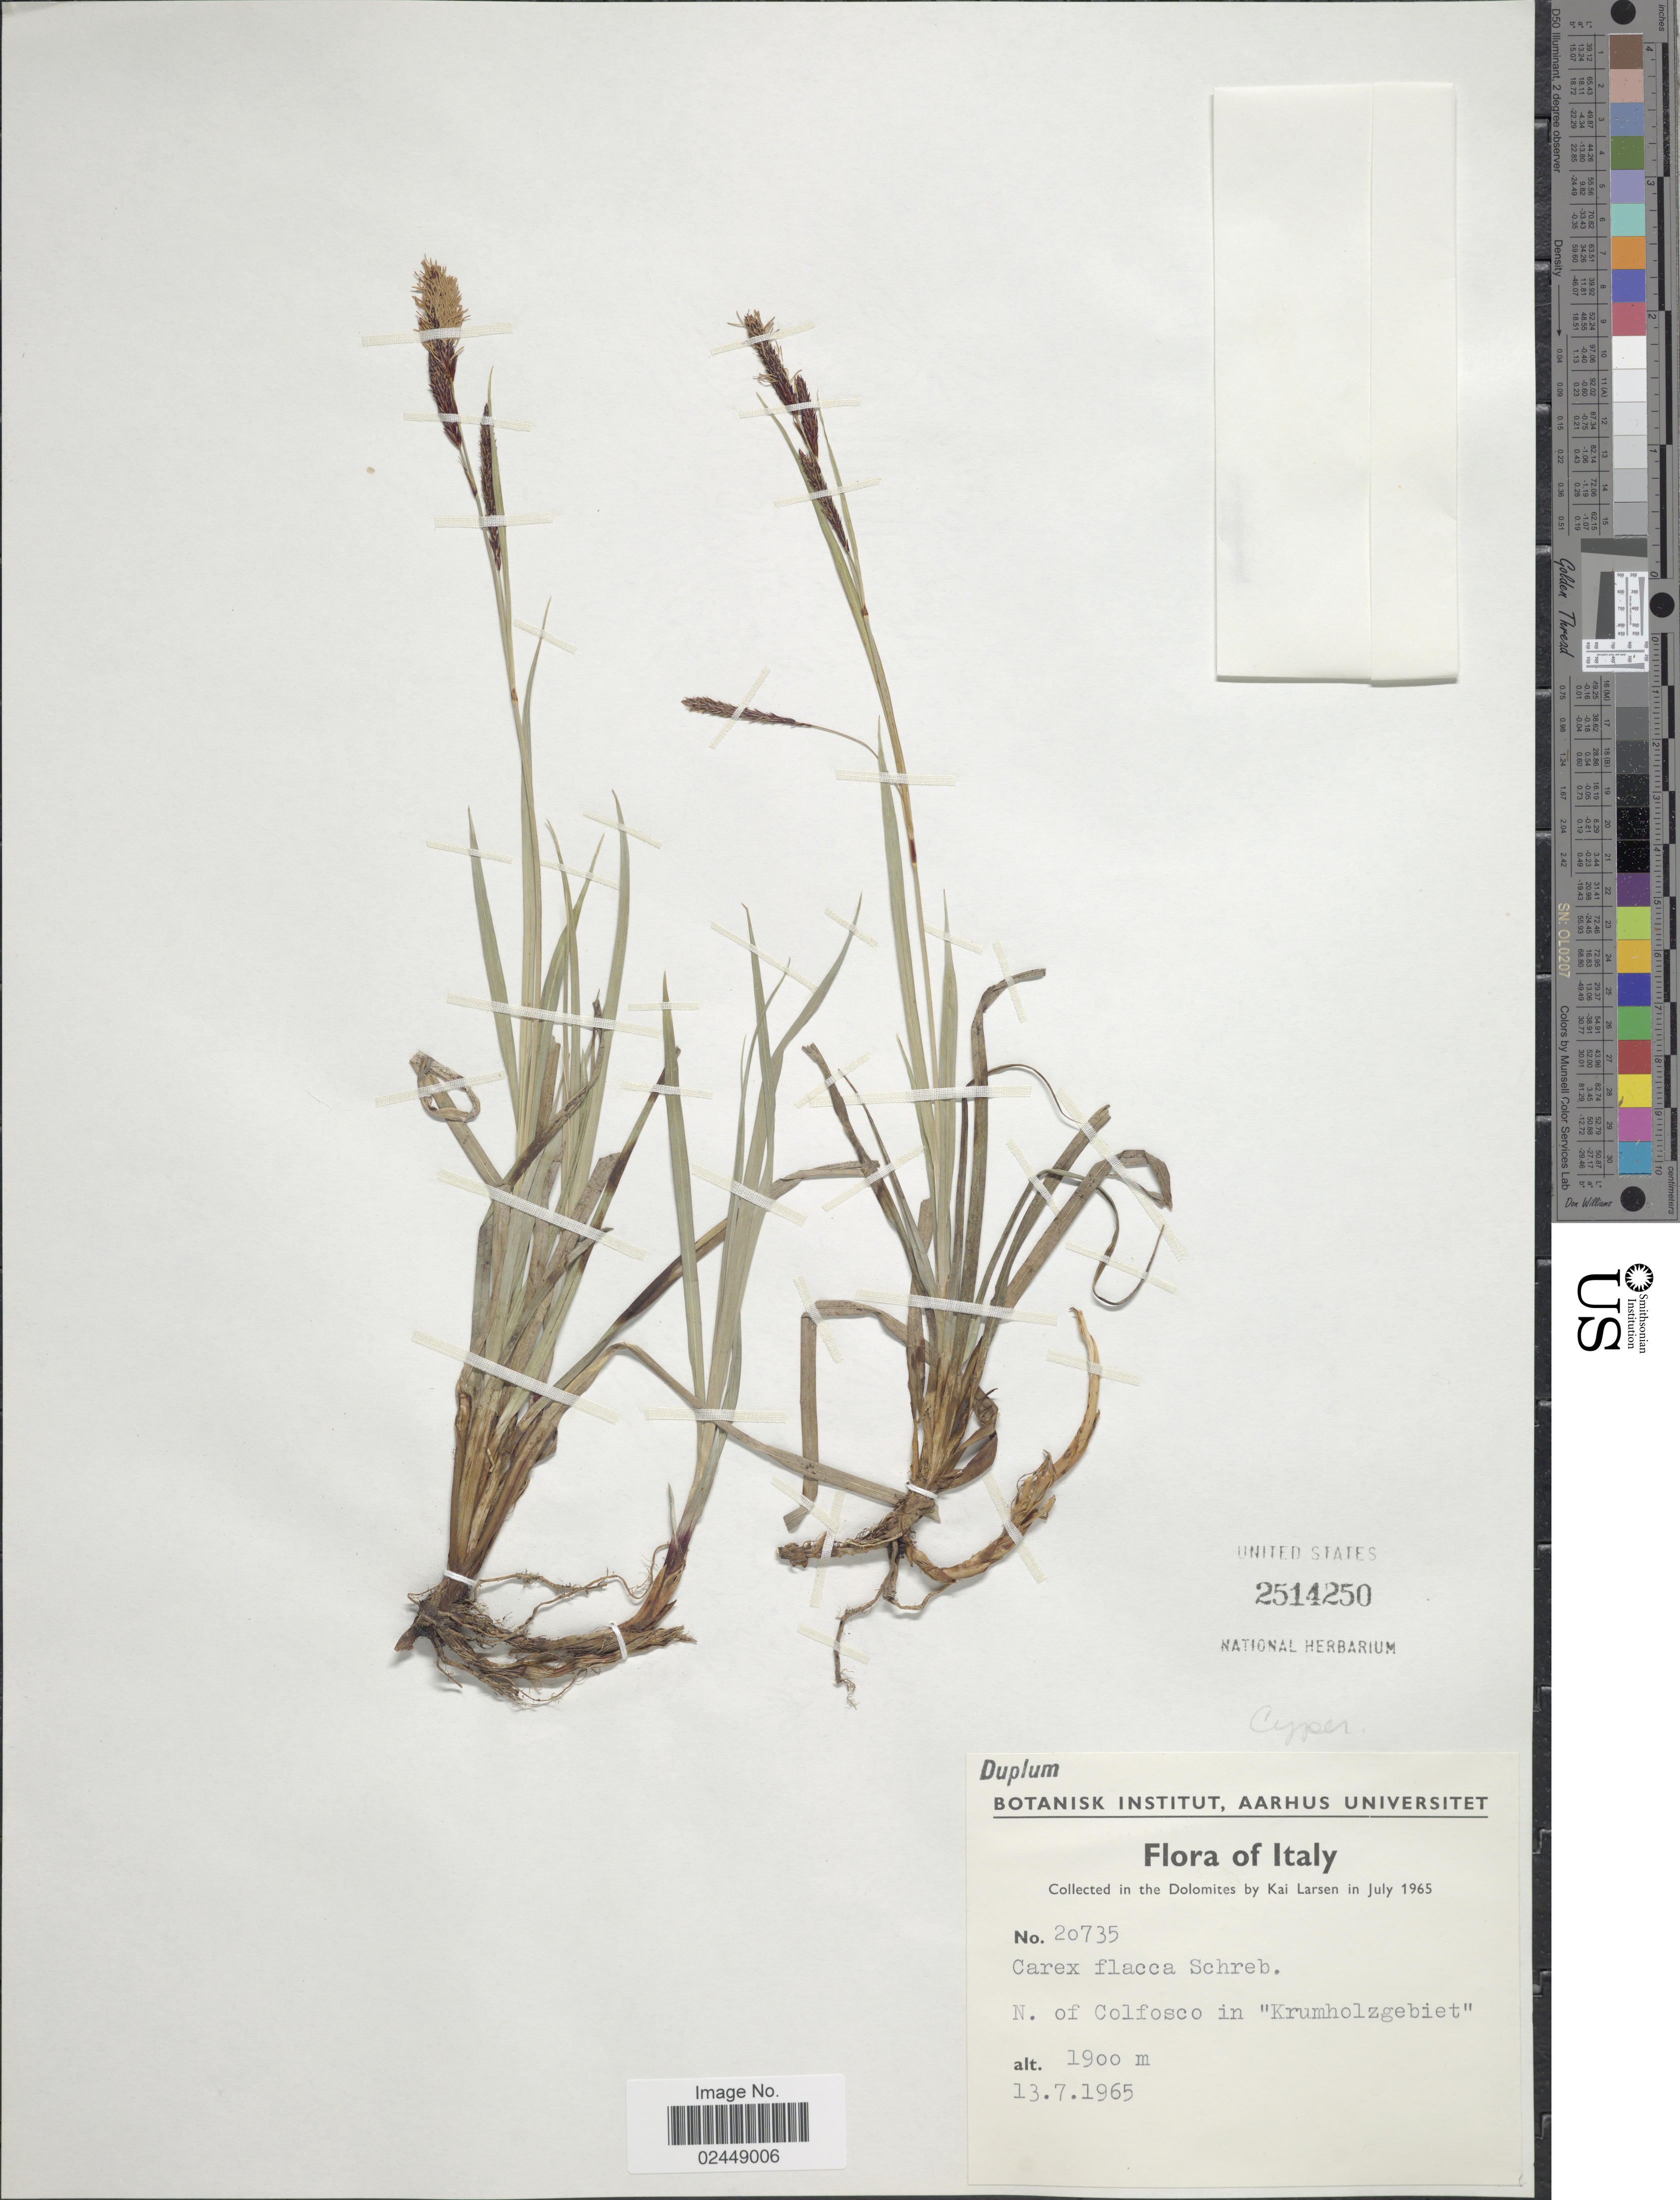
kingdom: Plantae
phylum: Tracheophyta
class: Liliopsida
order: Poales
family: Cyperaceae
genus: Carex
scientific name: Carex flacca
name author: Schreb.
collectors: K. Larsen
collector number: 20735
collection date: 1965-07-13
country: Italy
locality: Dolomites, N. of Colfosco in "Krumholzgebiet"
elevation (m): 1900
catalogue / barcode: US 2514250